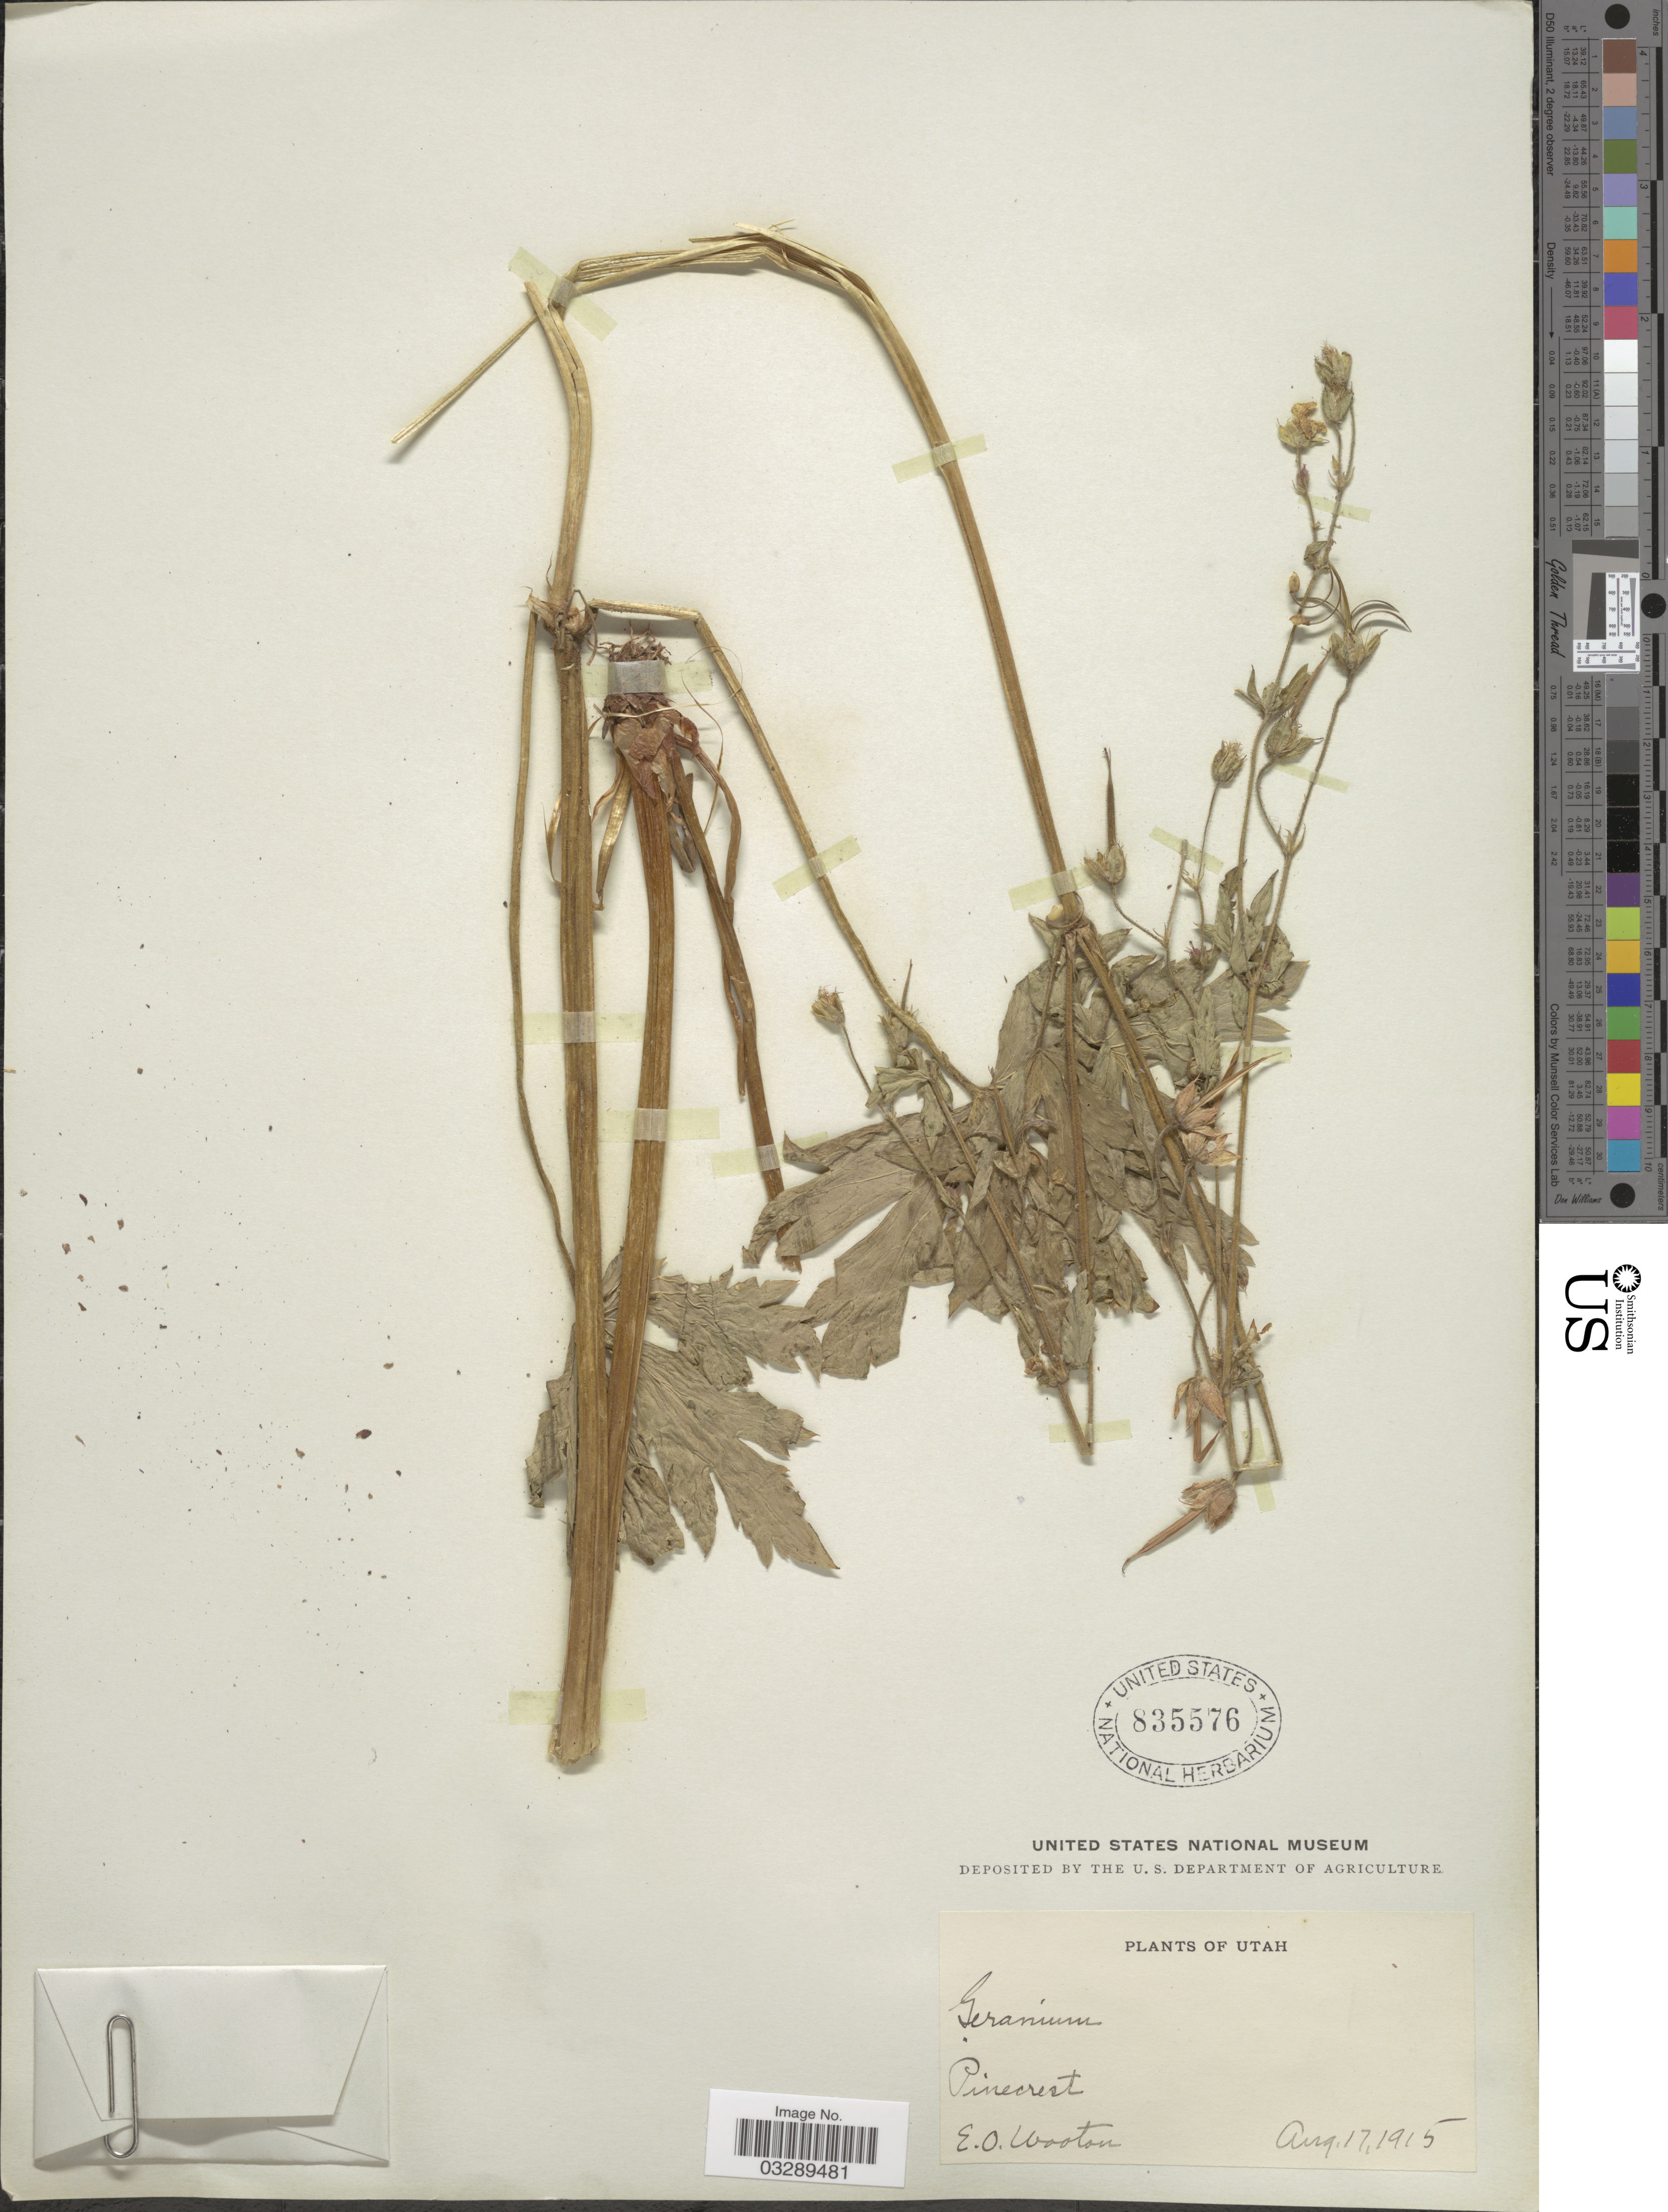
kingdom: Plantae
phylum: Tracheophyta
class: Magnoliopsida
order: Geraniales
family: Geraniaceae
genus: Geranium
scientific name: Geranium sp.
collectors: E. O. Wooton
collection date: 1915-08-17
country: United States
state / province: Utah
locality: Pinecrest.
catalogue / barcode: US 835576